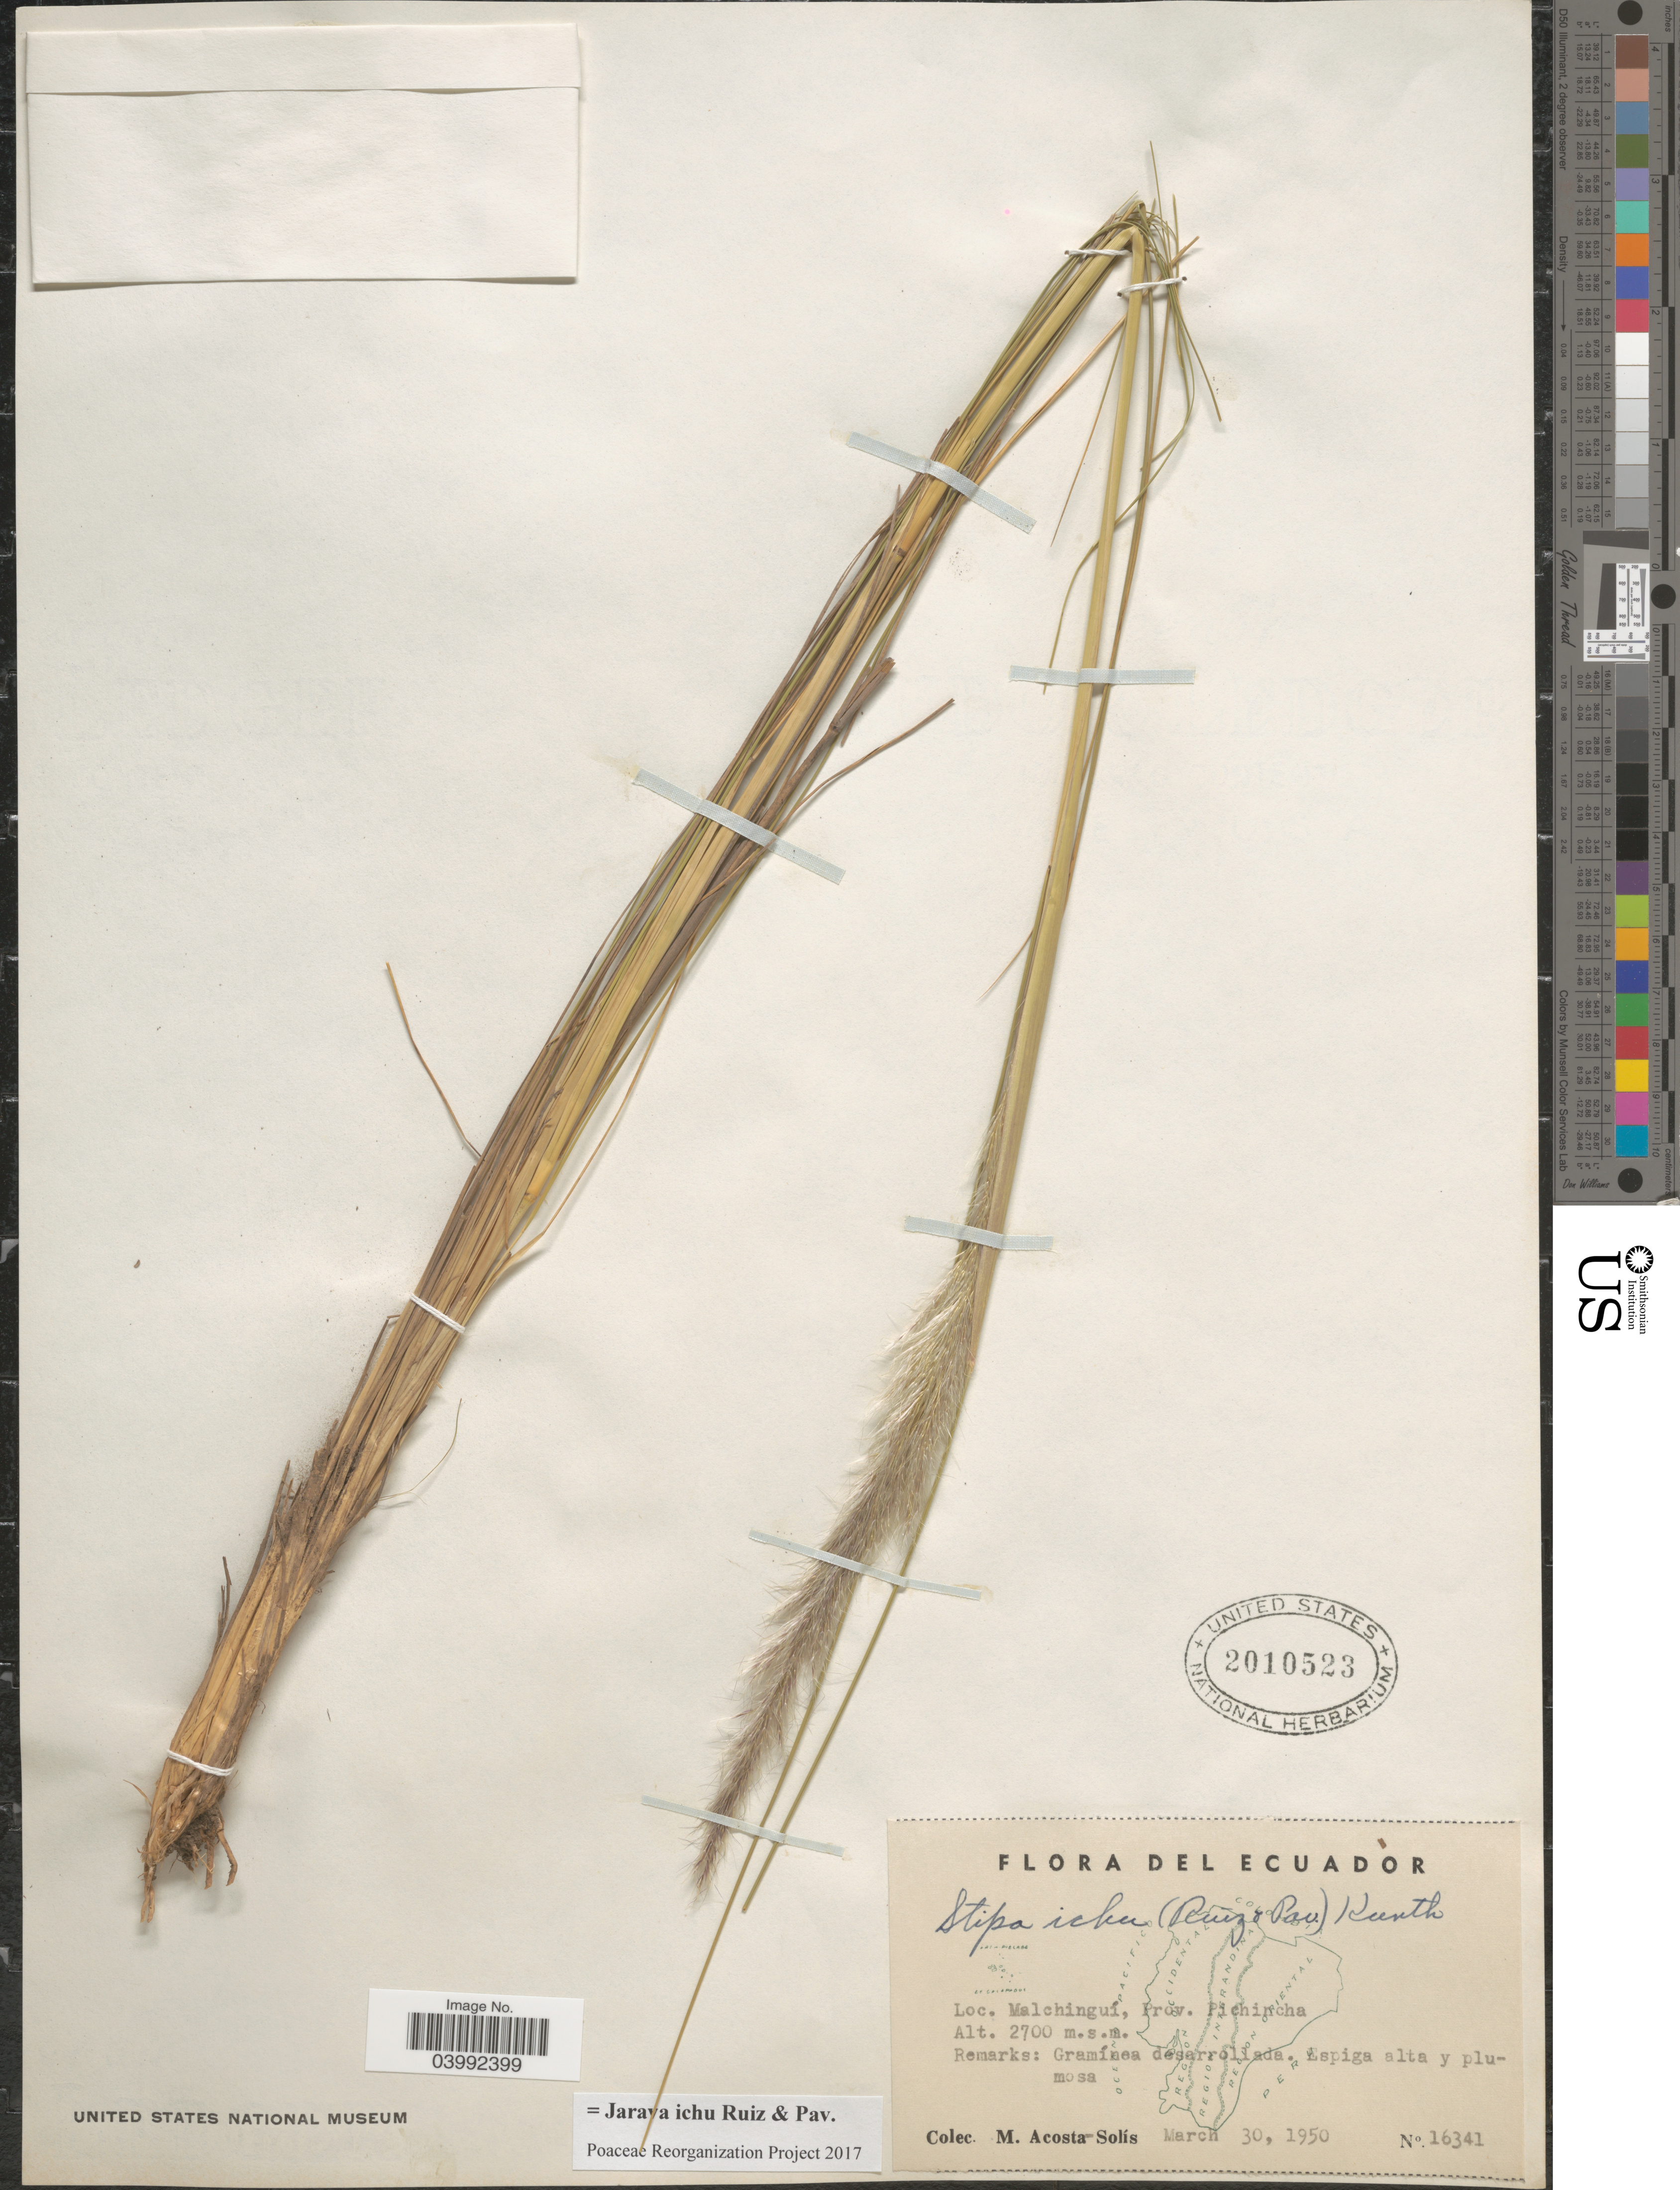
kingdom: Plantae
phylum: Tracheophyta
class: Liliopsida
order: Poales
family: Poaceae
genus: Jarava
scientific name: Jarava ichu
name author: Ruiz & Pav.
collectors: M. Acosta Solis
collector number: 16341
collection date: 1950-03-30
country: Ecuador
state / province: Pichincha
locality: Malchinguí.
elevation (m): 2700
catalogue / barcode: US 2010523